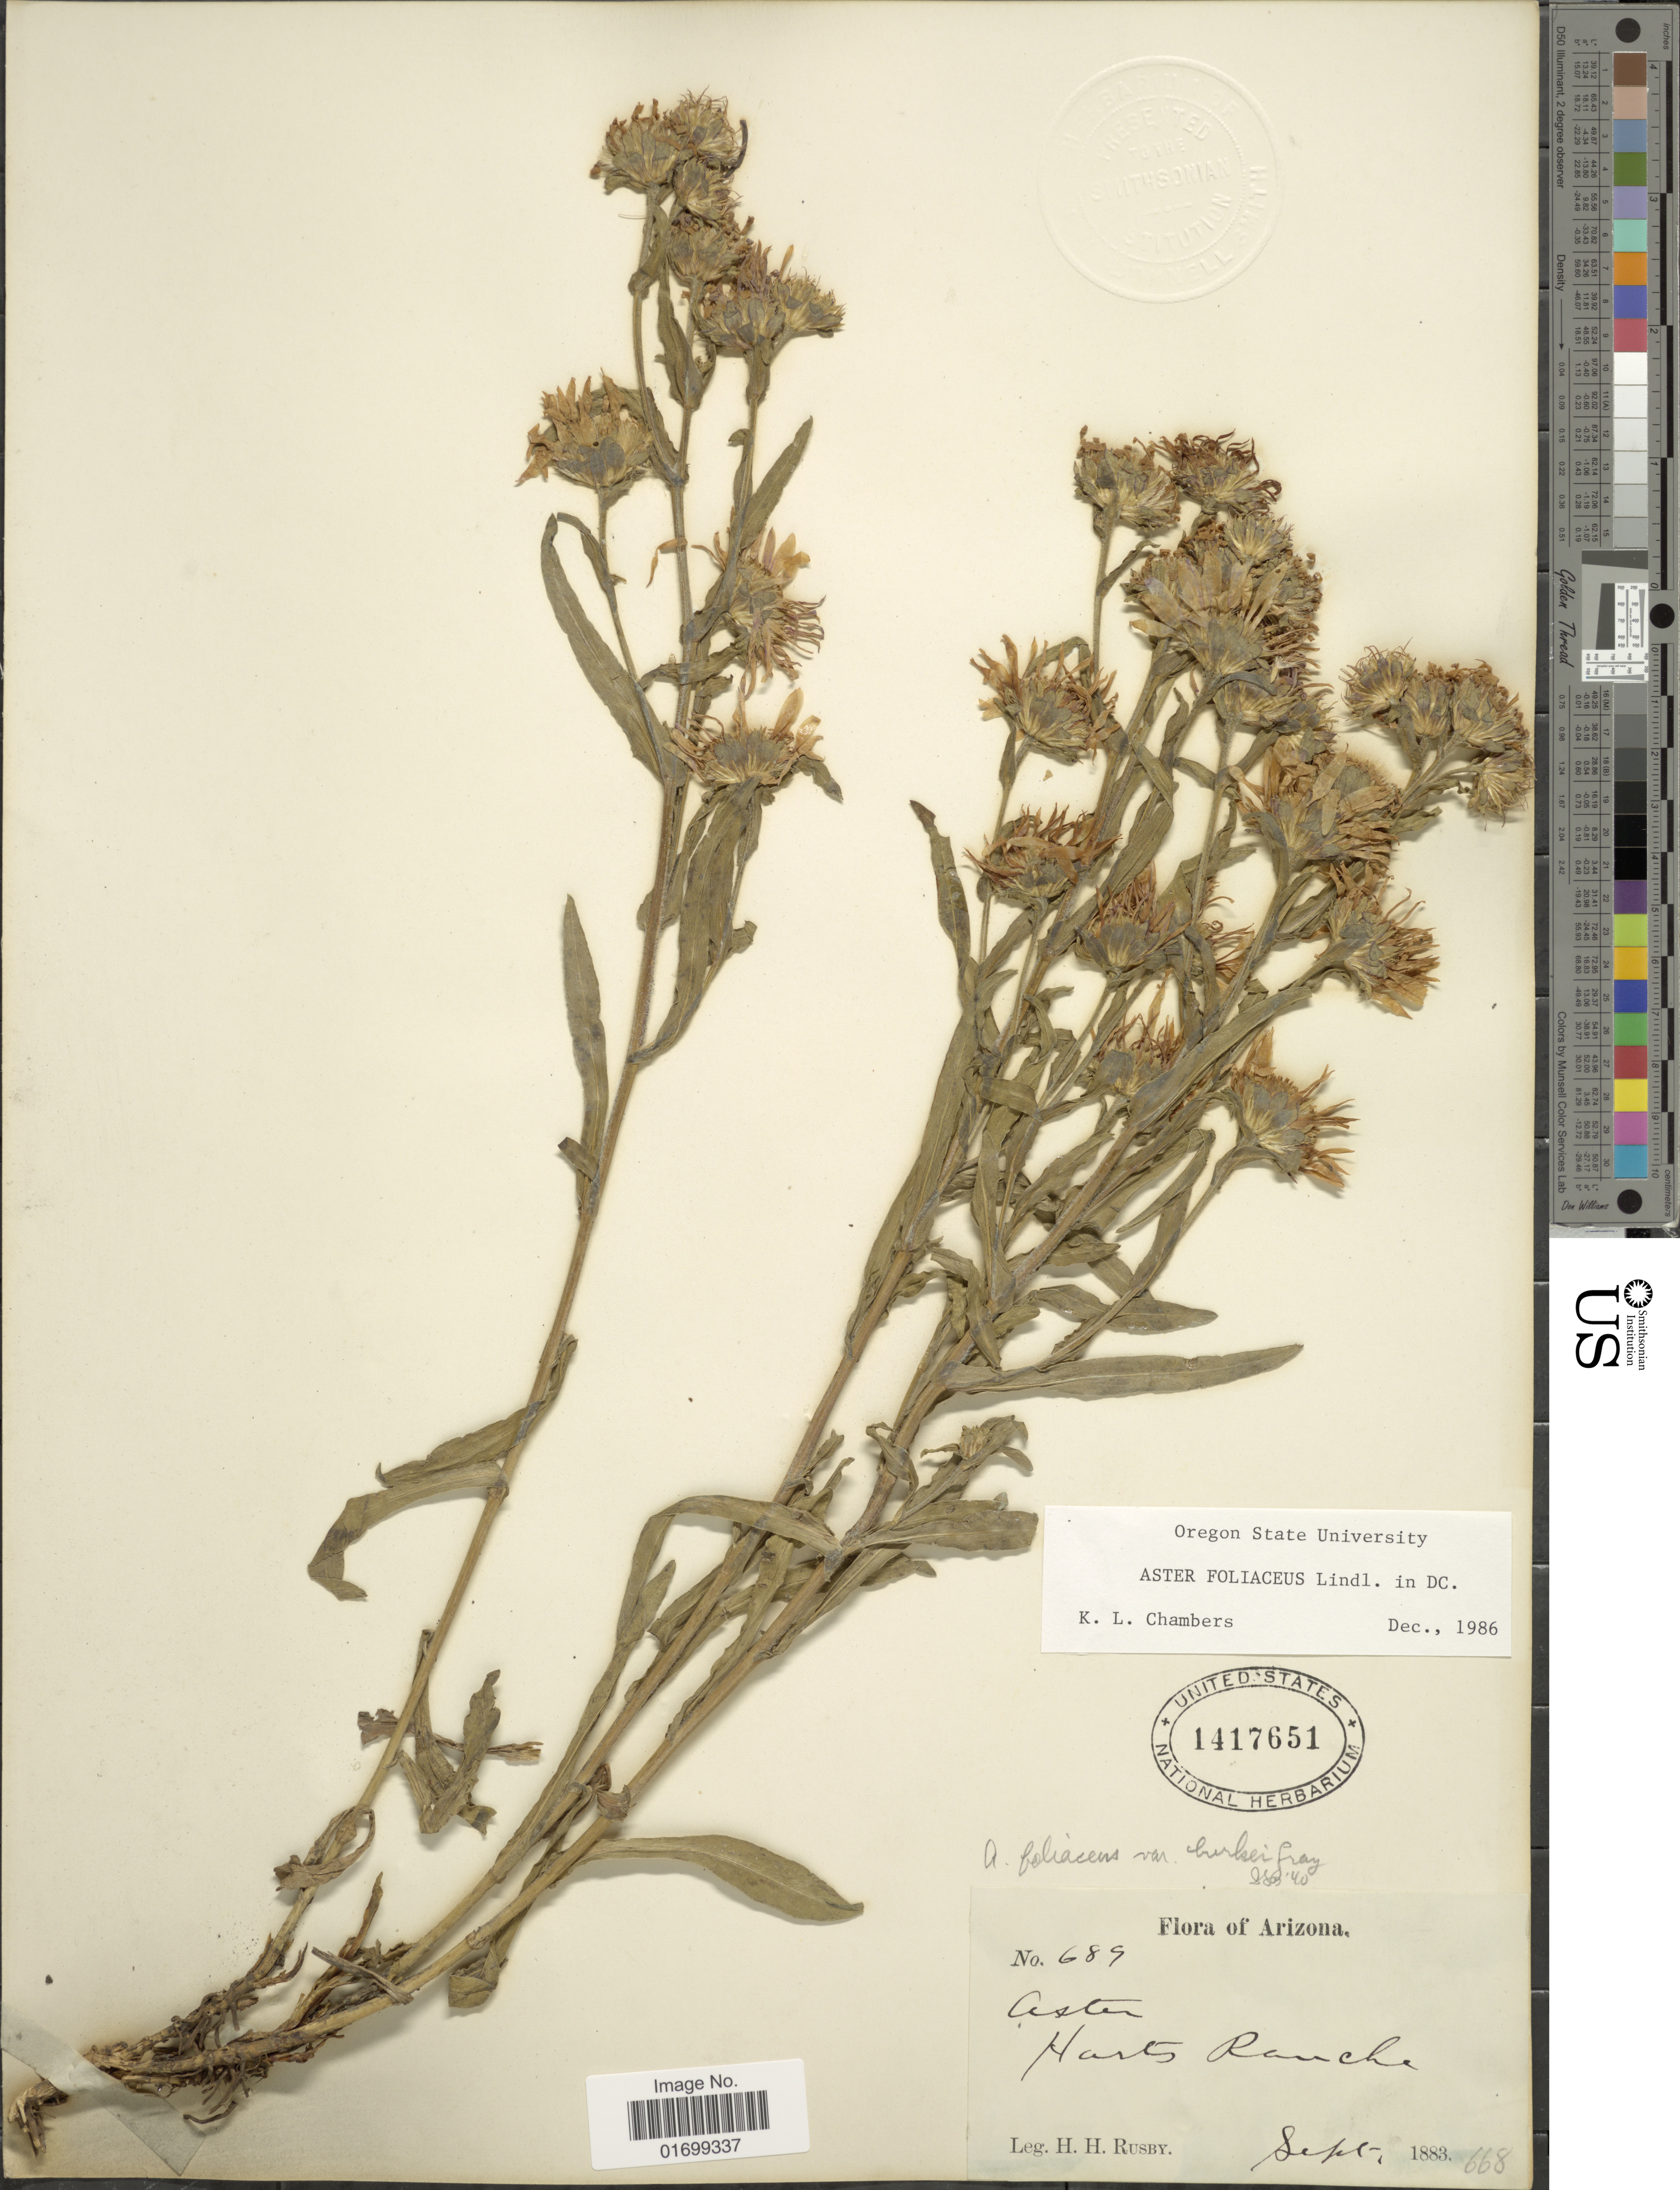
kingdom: Plantae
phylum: Tracheophyta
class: Magnoliopsida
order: Asterales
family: Asteraceae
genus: Symphyotrichum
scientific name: Symphyotrichum foliaceum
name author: (Lindl. ex DC.) G.L. Nesom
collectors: H. H. Rusby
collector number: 689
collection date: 1883-09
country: United States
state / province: Arizona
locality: Harts Ranche.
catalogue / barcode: US 1417651